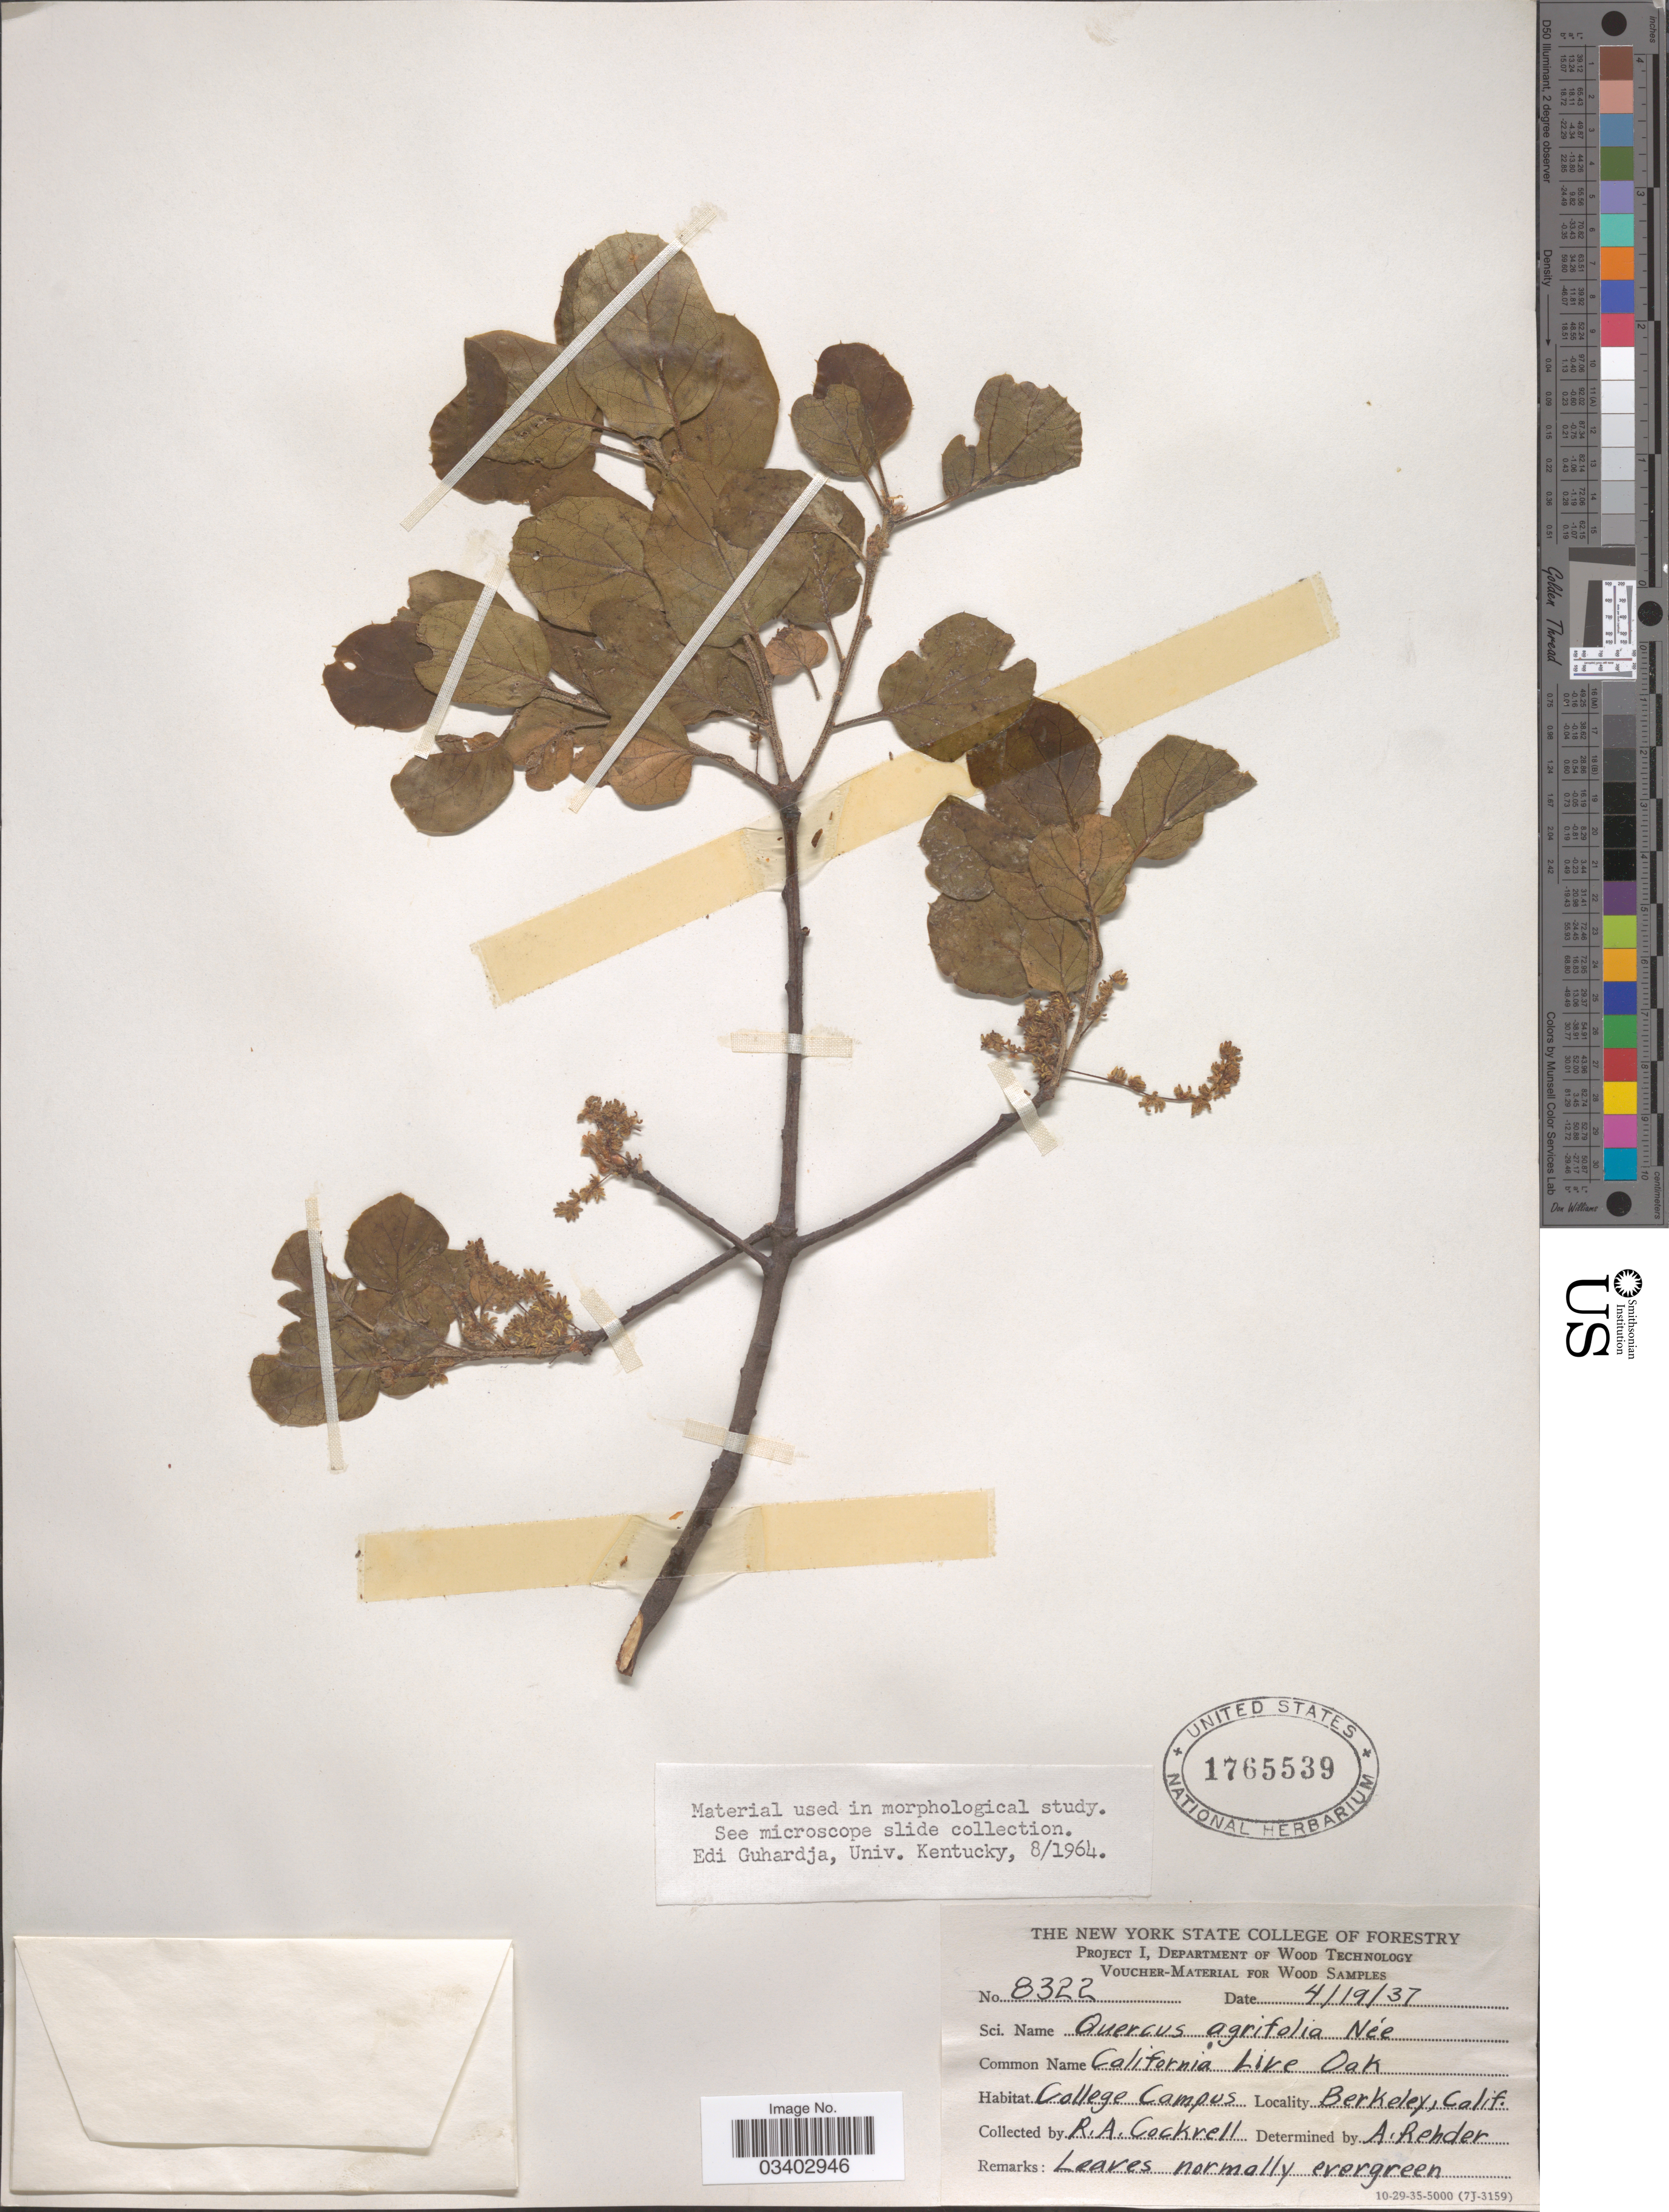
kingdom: Plantae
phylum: Tracheophyta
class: Magnoliopsida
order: Fagales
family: Fagaceae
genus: Quercus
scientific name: Quercus agrifolia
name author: Née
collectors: R. Cockrell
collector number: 8322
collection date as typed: Transcribed d/m/y: 19/4/37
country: United States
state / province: California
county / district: Alameda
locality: College Campus. Berkeley.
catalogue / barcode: US 1765539